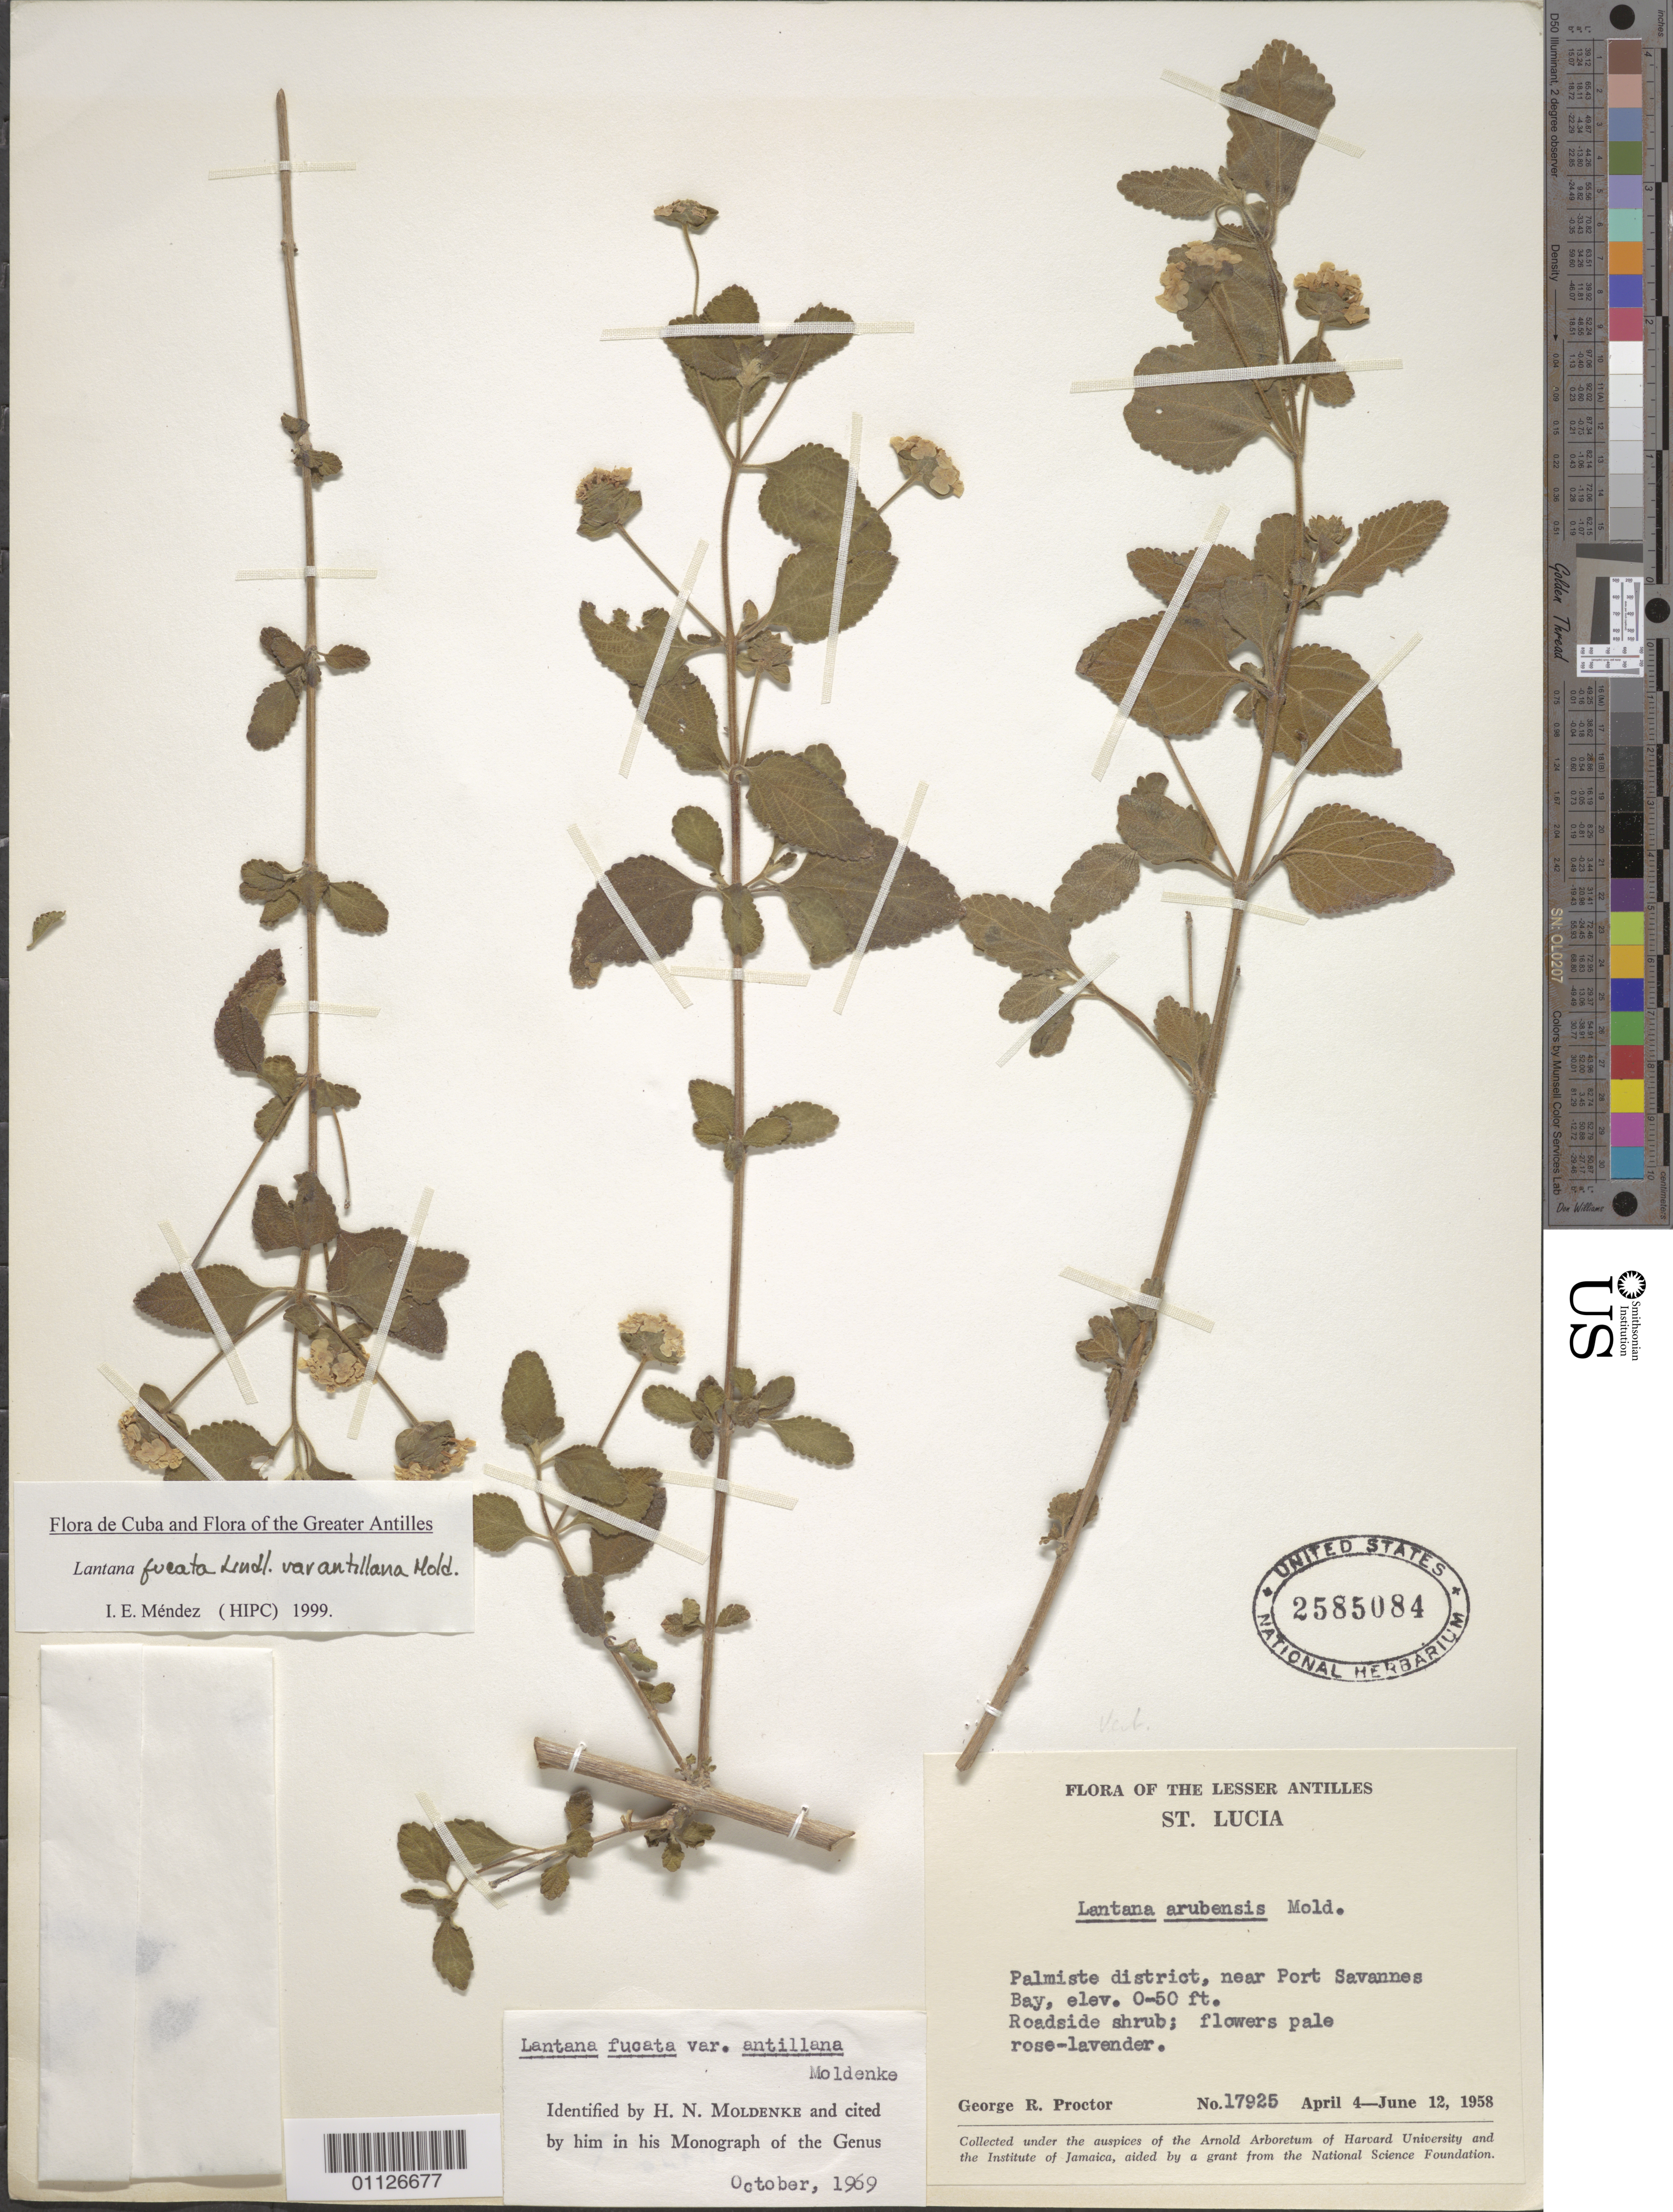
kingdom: Plantae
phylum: Tracheophyta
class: Magnoliopsida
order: Lamiales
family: Verbenaceae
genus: Lantana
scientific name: Lantana fucata var. antillana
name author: Moldenke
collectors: G. R. Proctor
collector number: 17925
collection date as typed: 04 Apr 1958 to 12 Jun 1958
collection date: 1958-04-04/1958-06-12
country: St. Lucia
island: St. Lucia I.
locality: Palmiste district, near Port Savannes Bay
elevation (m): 0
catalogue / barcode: US 2585084